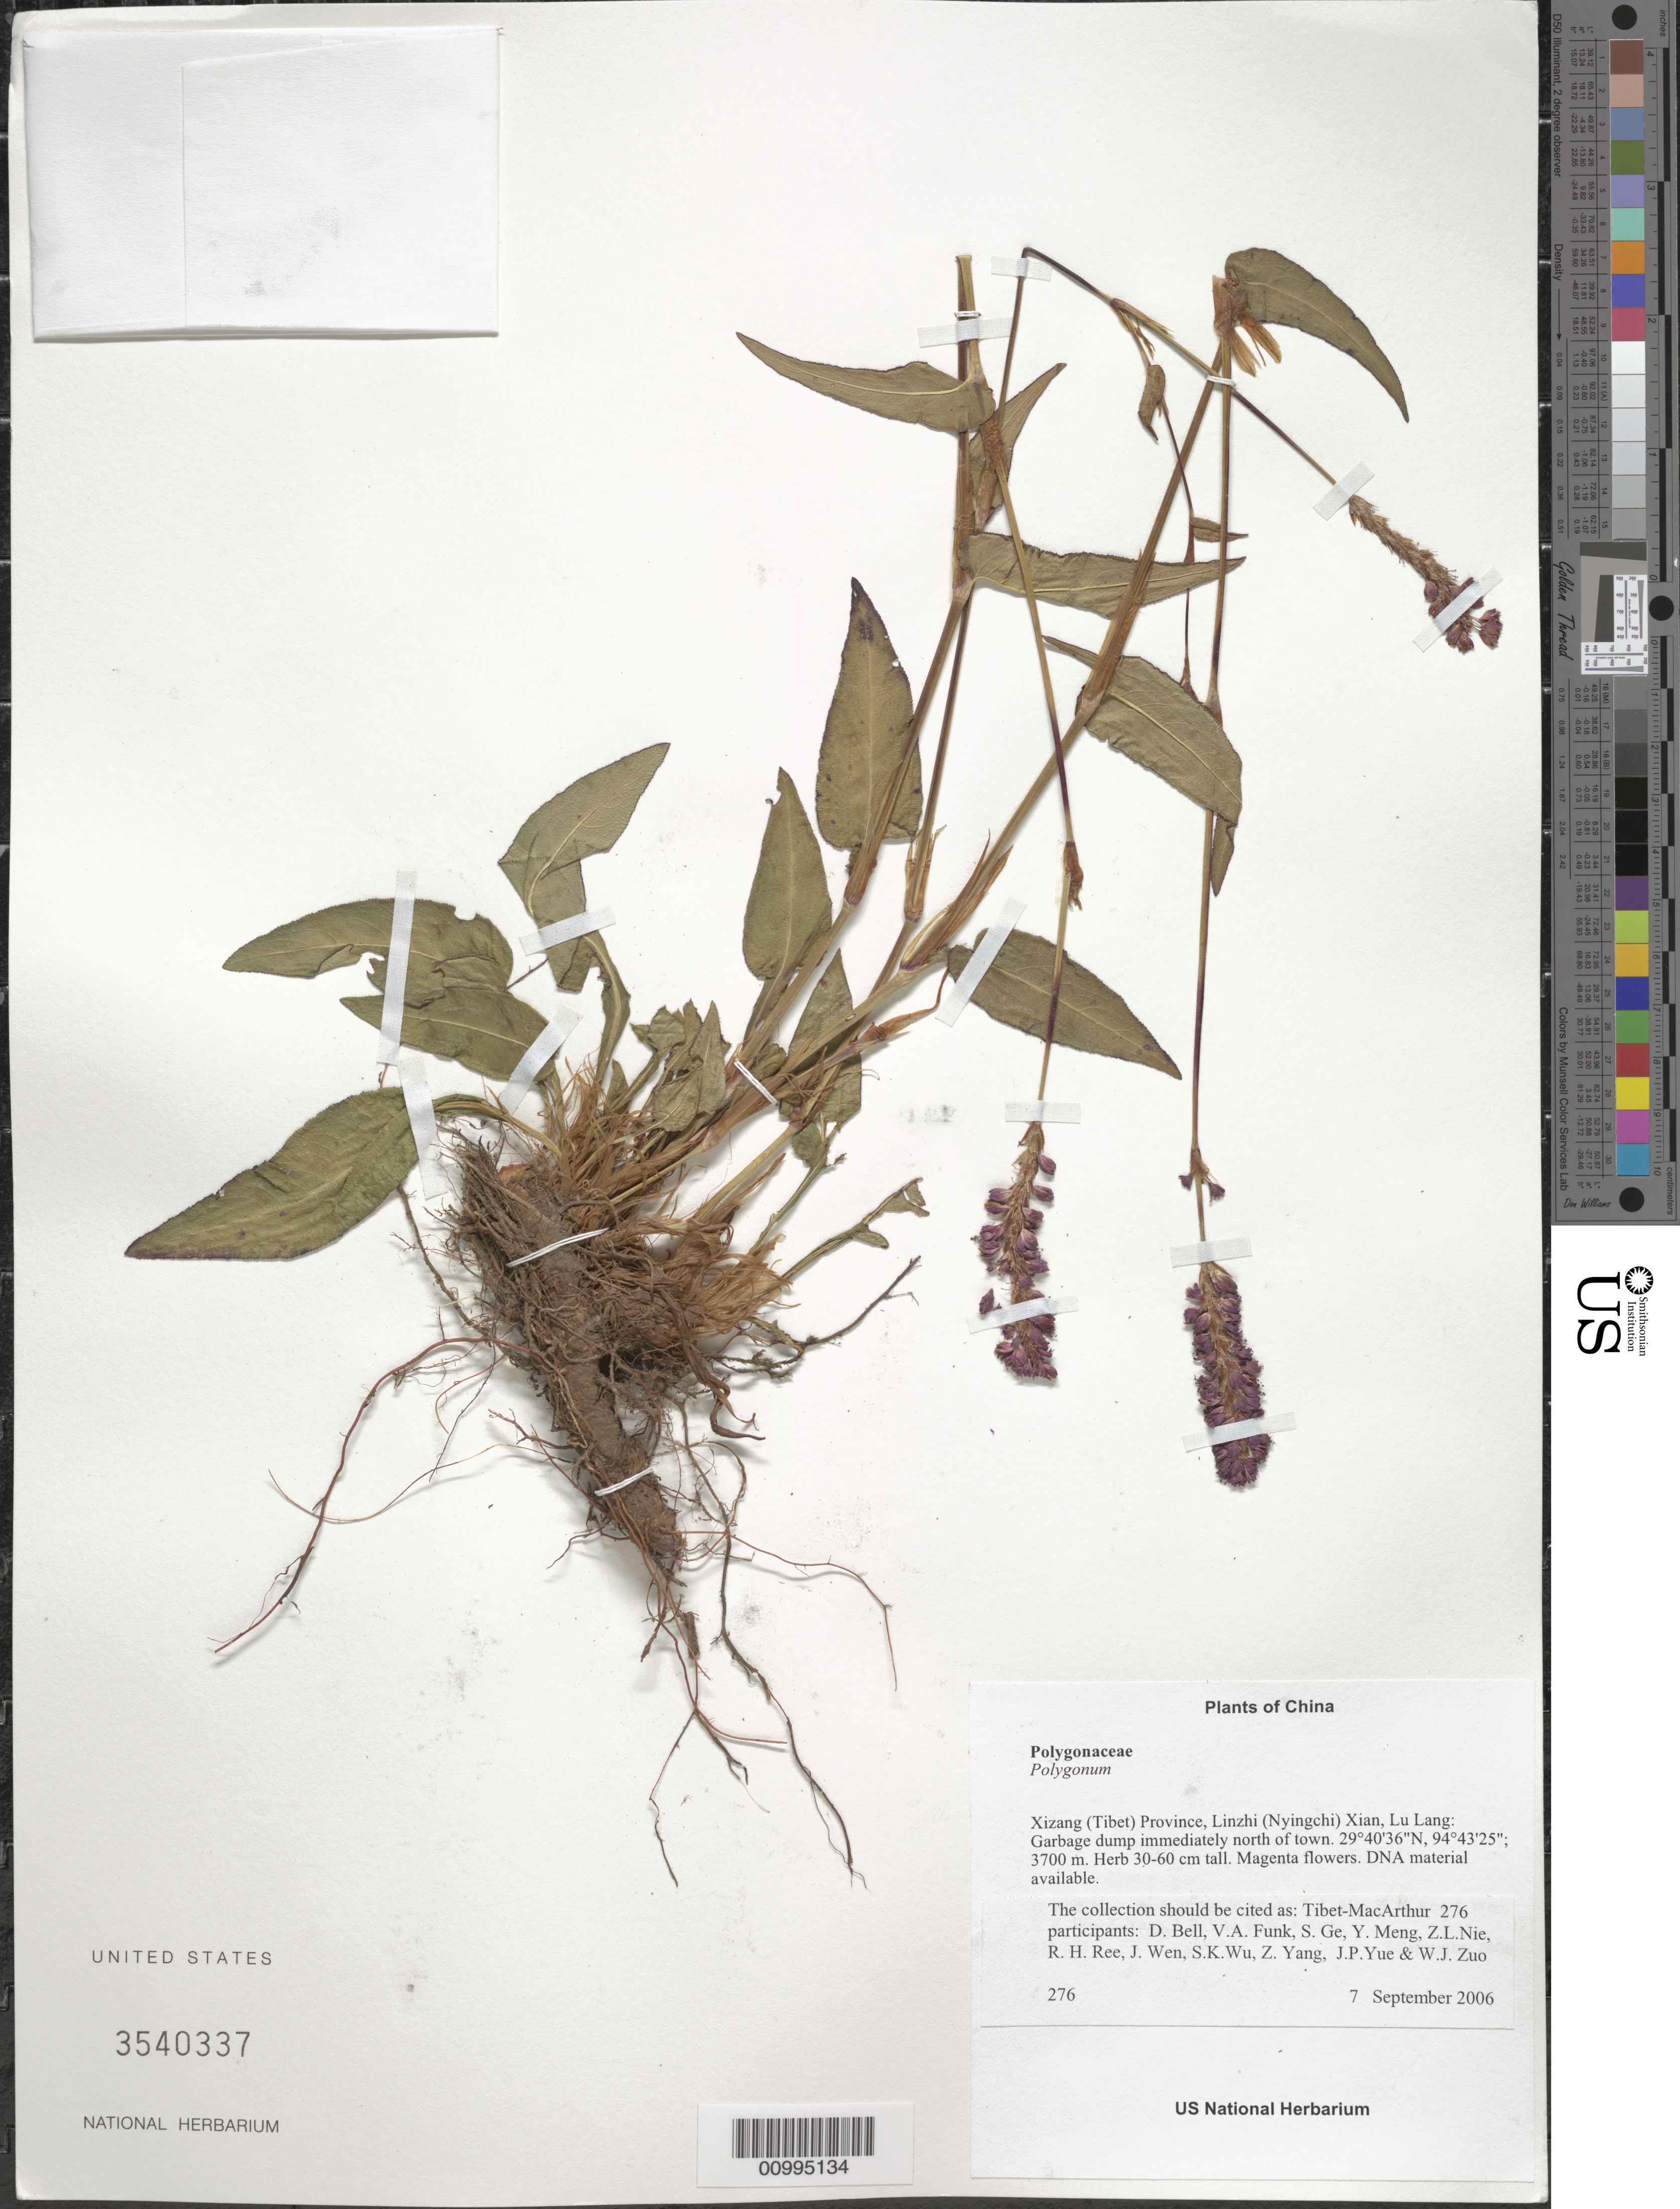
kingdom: Plantae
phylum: Tracheophyta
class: Magnoliopsida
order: Caryophyllales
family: Polygonaceae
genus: Bistorta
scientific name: Bistorta sp.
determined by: Strong, Mark T., (BOT), Smithsonian Institution - National Museum of Natural History (UNITED STATES)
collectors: Tibet-MacArthur, D. A. Bell, V. Funk, S. Ge, Y. Meng, Z. Nie, R. Ree, J. Wen, S. K. Wu, Z. Yang, J. Yue & W. Zuo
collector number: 276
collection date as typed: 07 Sep 2006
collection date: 2006-09-07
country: China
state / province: Xizang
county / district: Linzhi (Nyingchi) Xian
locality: Lu Lang. Garbage dump immediately north of town.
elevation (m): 3700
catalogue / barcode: US 3540337